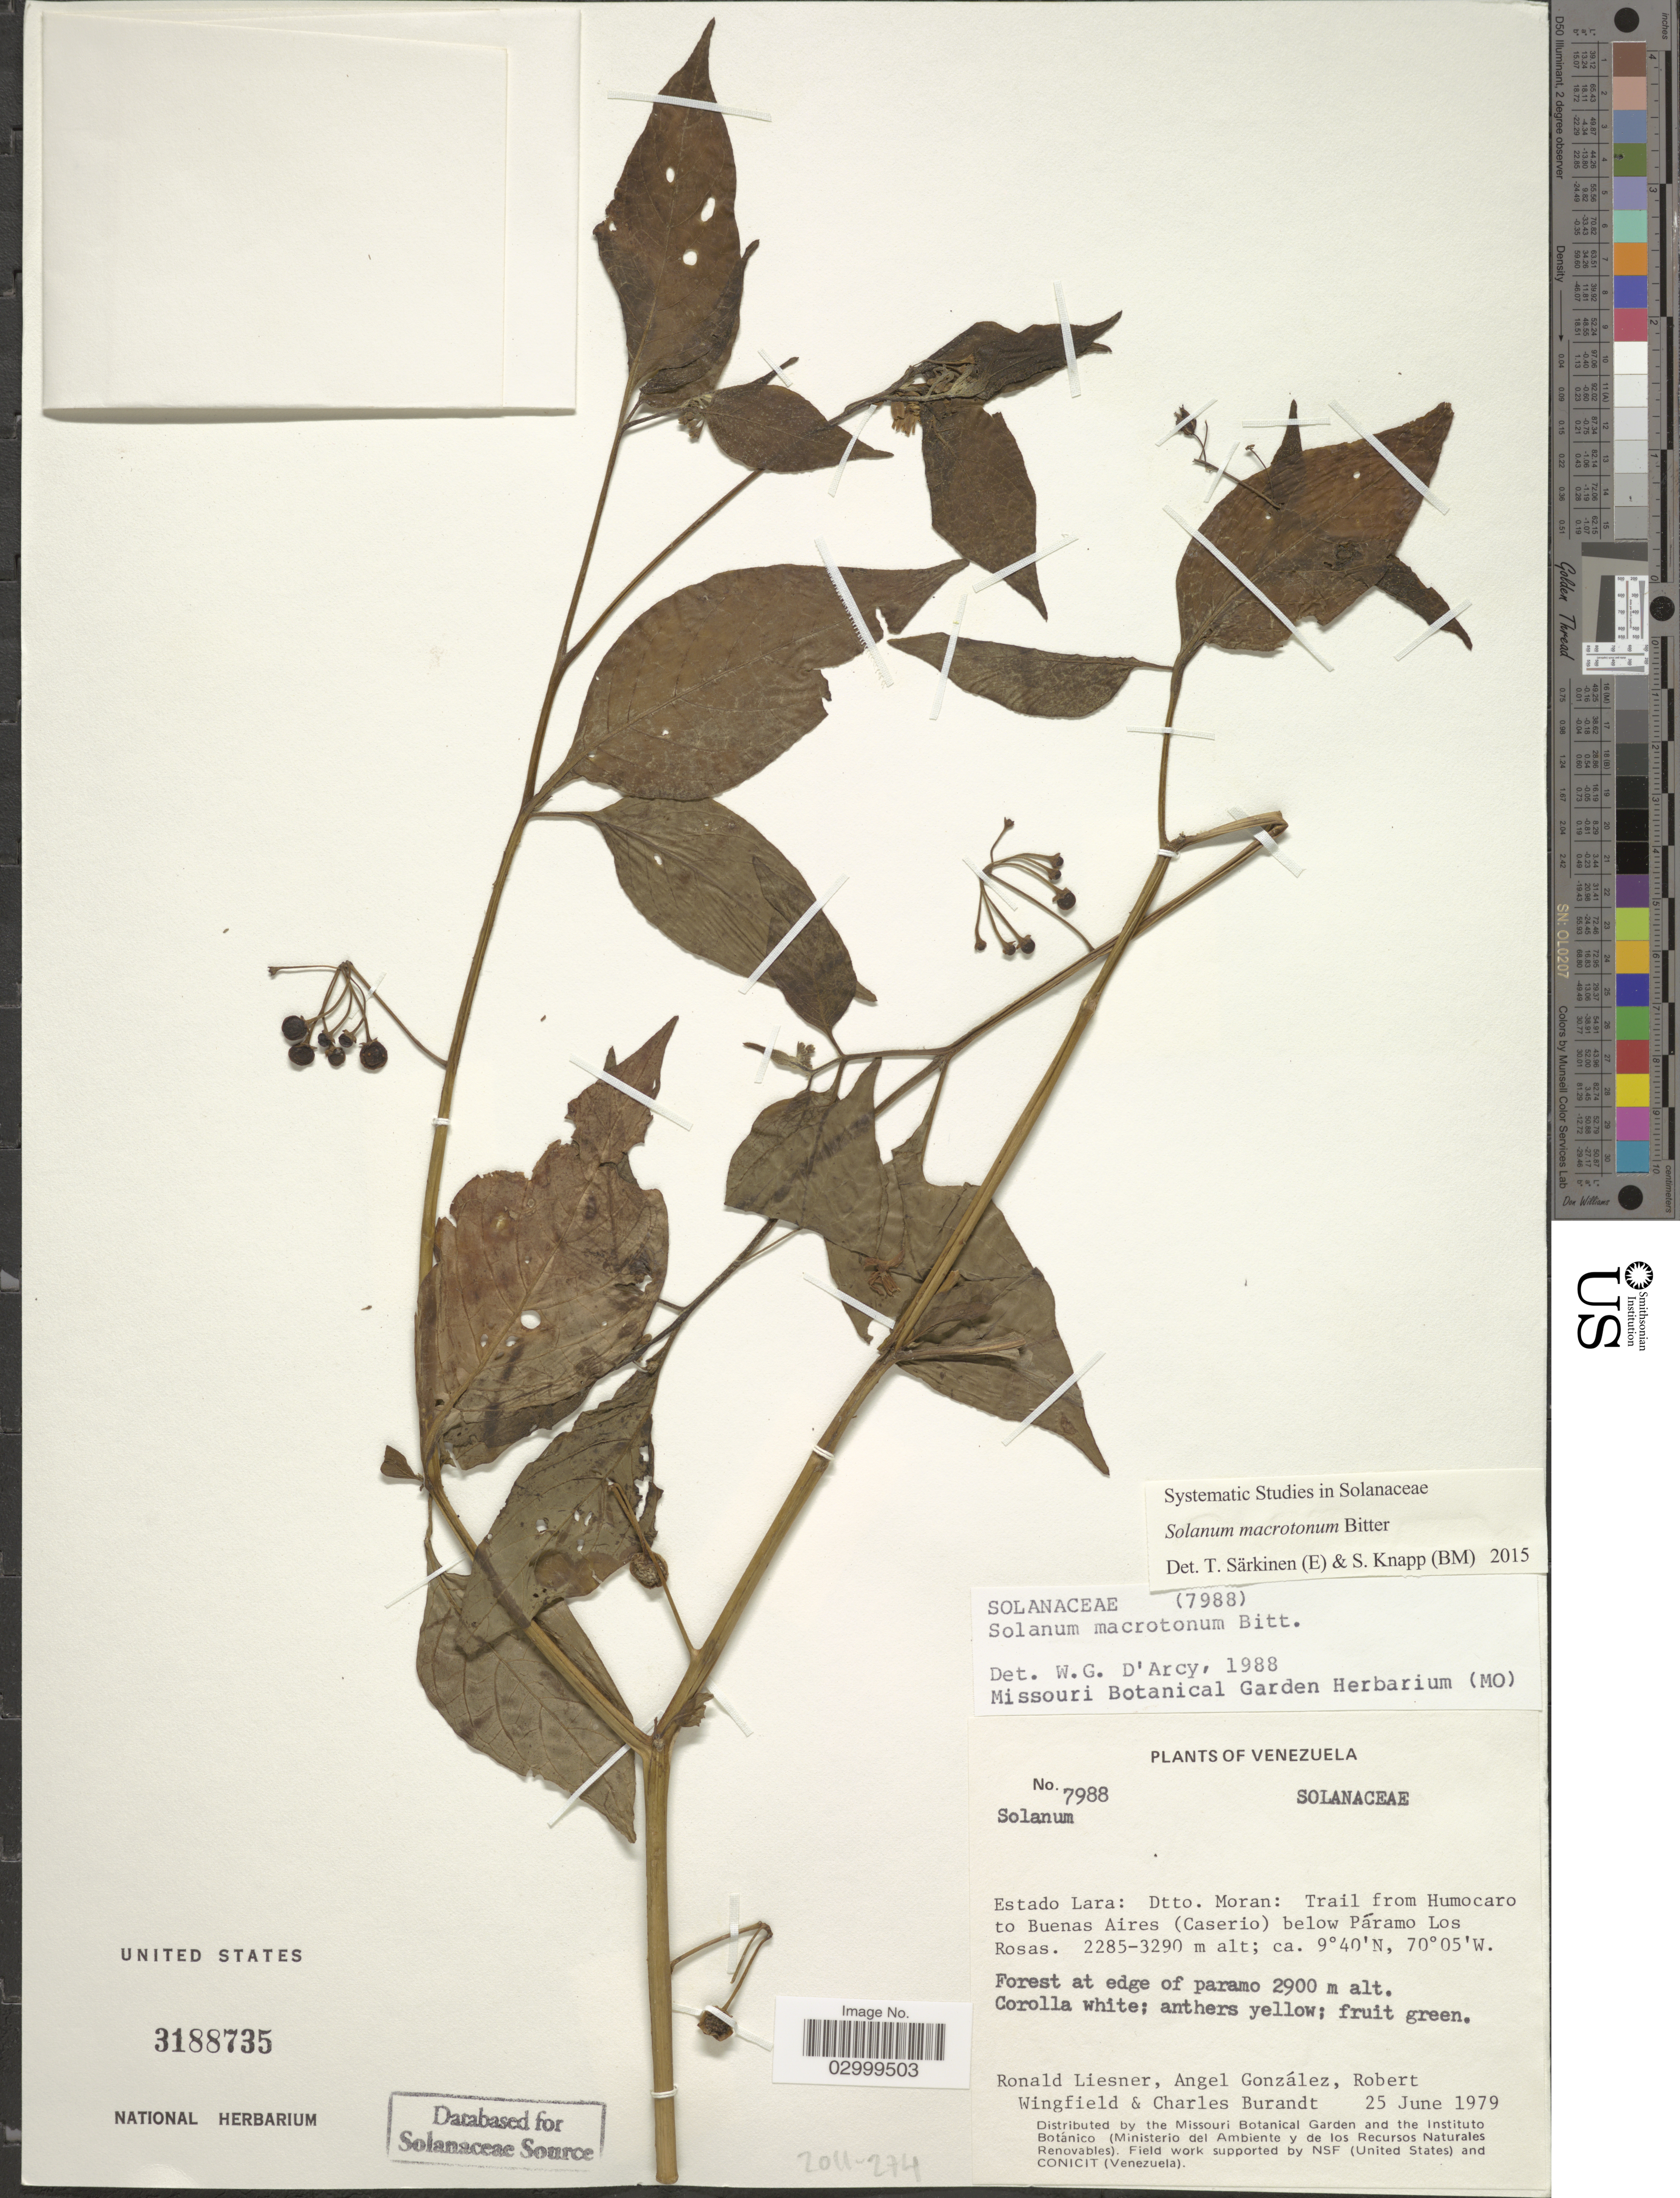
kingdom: Plantae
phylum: Tracheophyta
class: Magnoliopsida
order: Solanales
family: Solanaceae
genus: Solanum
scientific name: Solanum macrotonum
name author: Bitter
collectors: R. L. Liesner, A. C. González, R. C. Wingfield & C. Burandt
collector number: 7988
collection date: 1979-06-25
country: Venezuela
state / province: Lara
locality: Dtto. Moran: Trail from Humocaro to Buenos Aires (Caserio) below Páramo Los Rosas.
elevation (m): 2900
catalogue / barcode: US 3188735